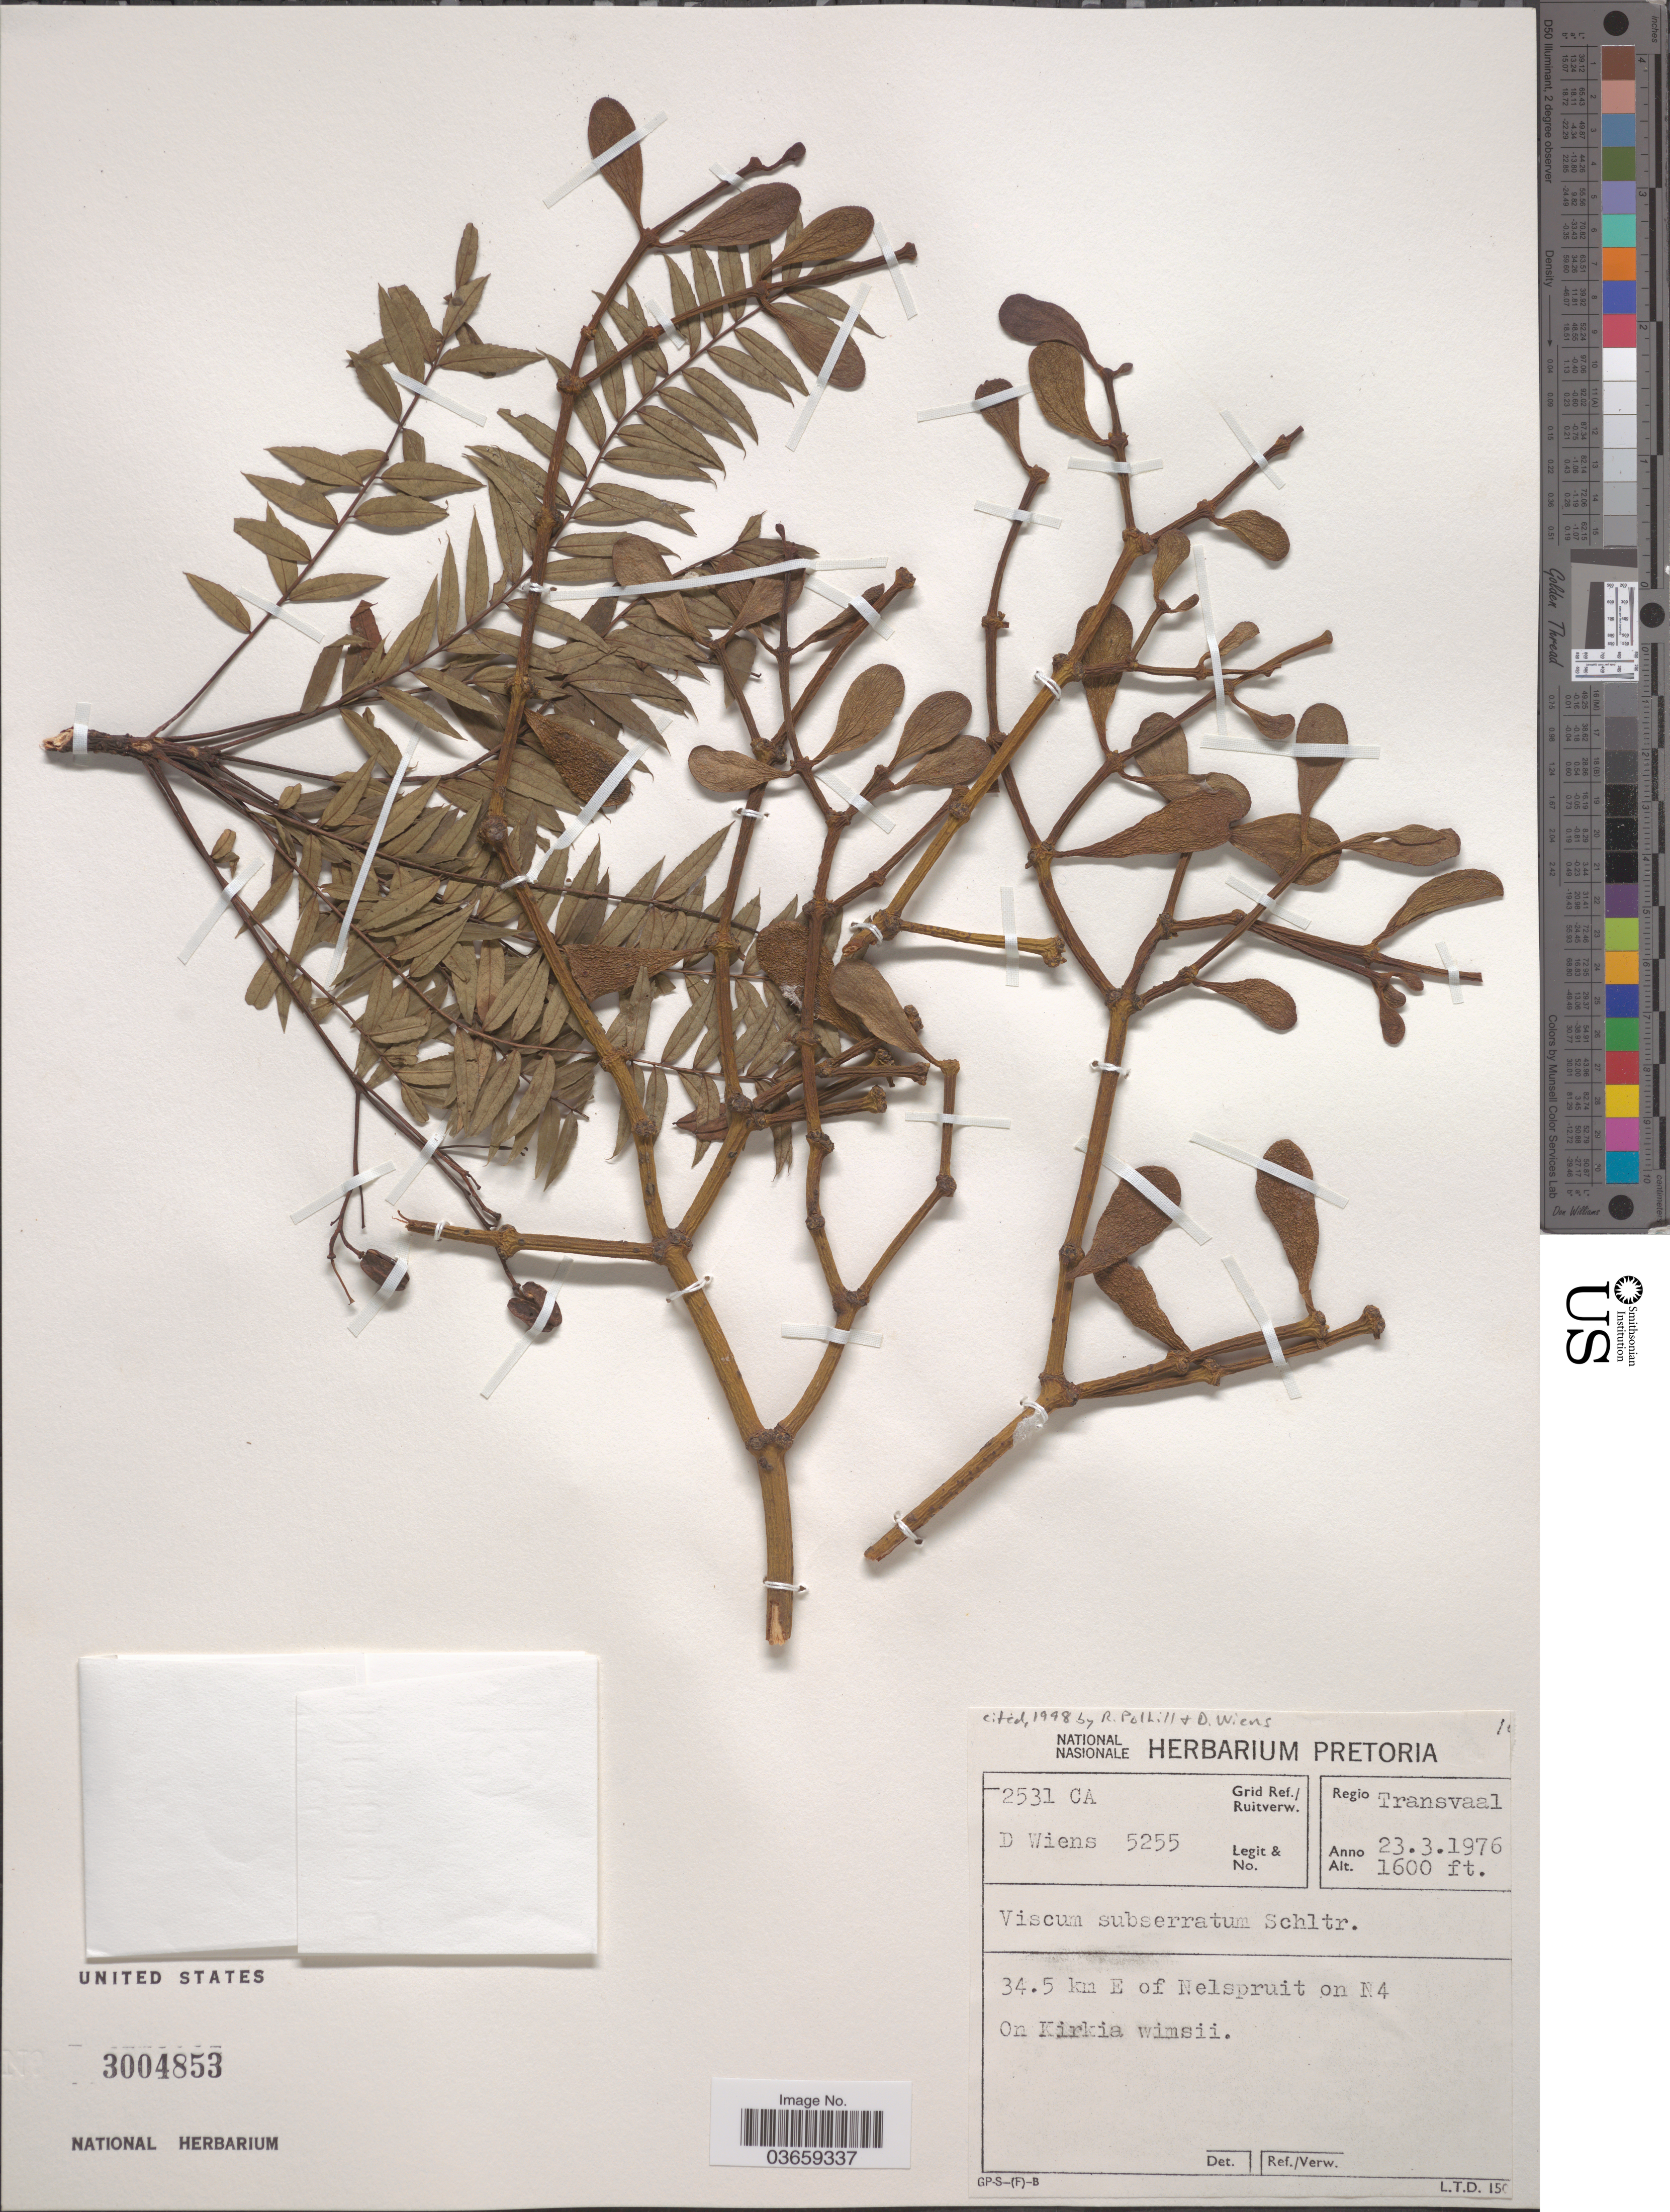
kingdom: Plantae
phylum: Tracheophyta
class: Magnoliopsida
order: Santalales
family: Viscaceae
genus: Viscum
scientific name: Viscum subserratum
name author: Schltr.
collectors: D. Wiens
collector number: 5255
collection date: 1976-03-23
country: South Africa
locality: Regio Transvaal. Grid Ref./Ruitverw. 2531 CA. 34.5 km E of Nelspruit on N4. On Kirkia wimsii.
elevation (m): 488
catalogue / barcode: US 3004853